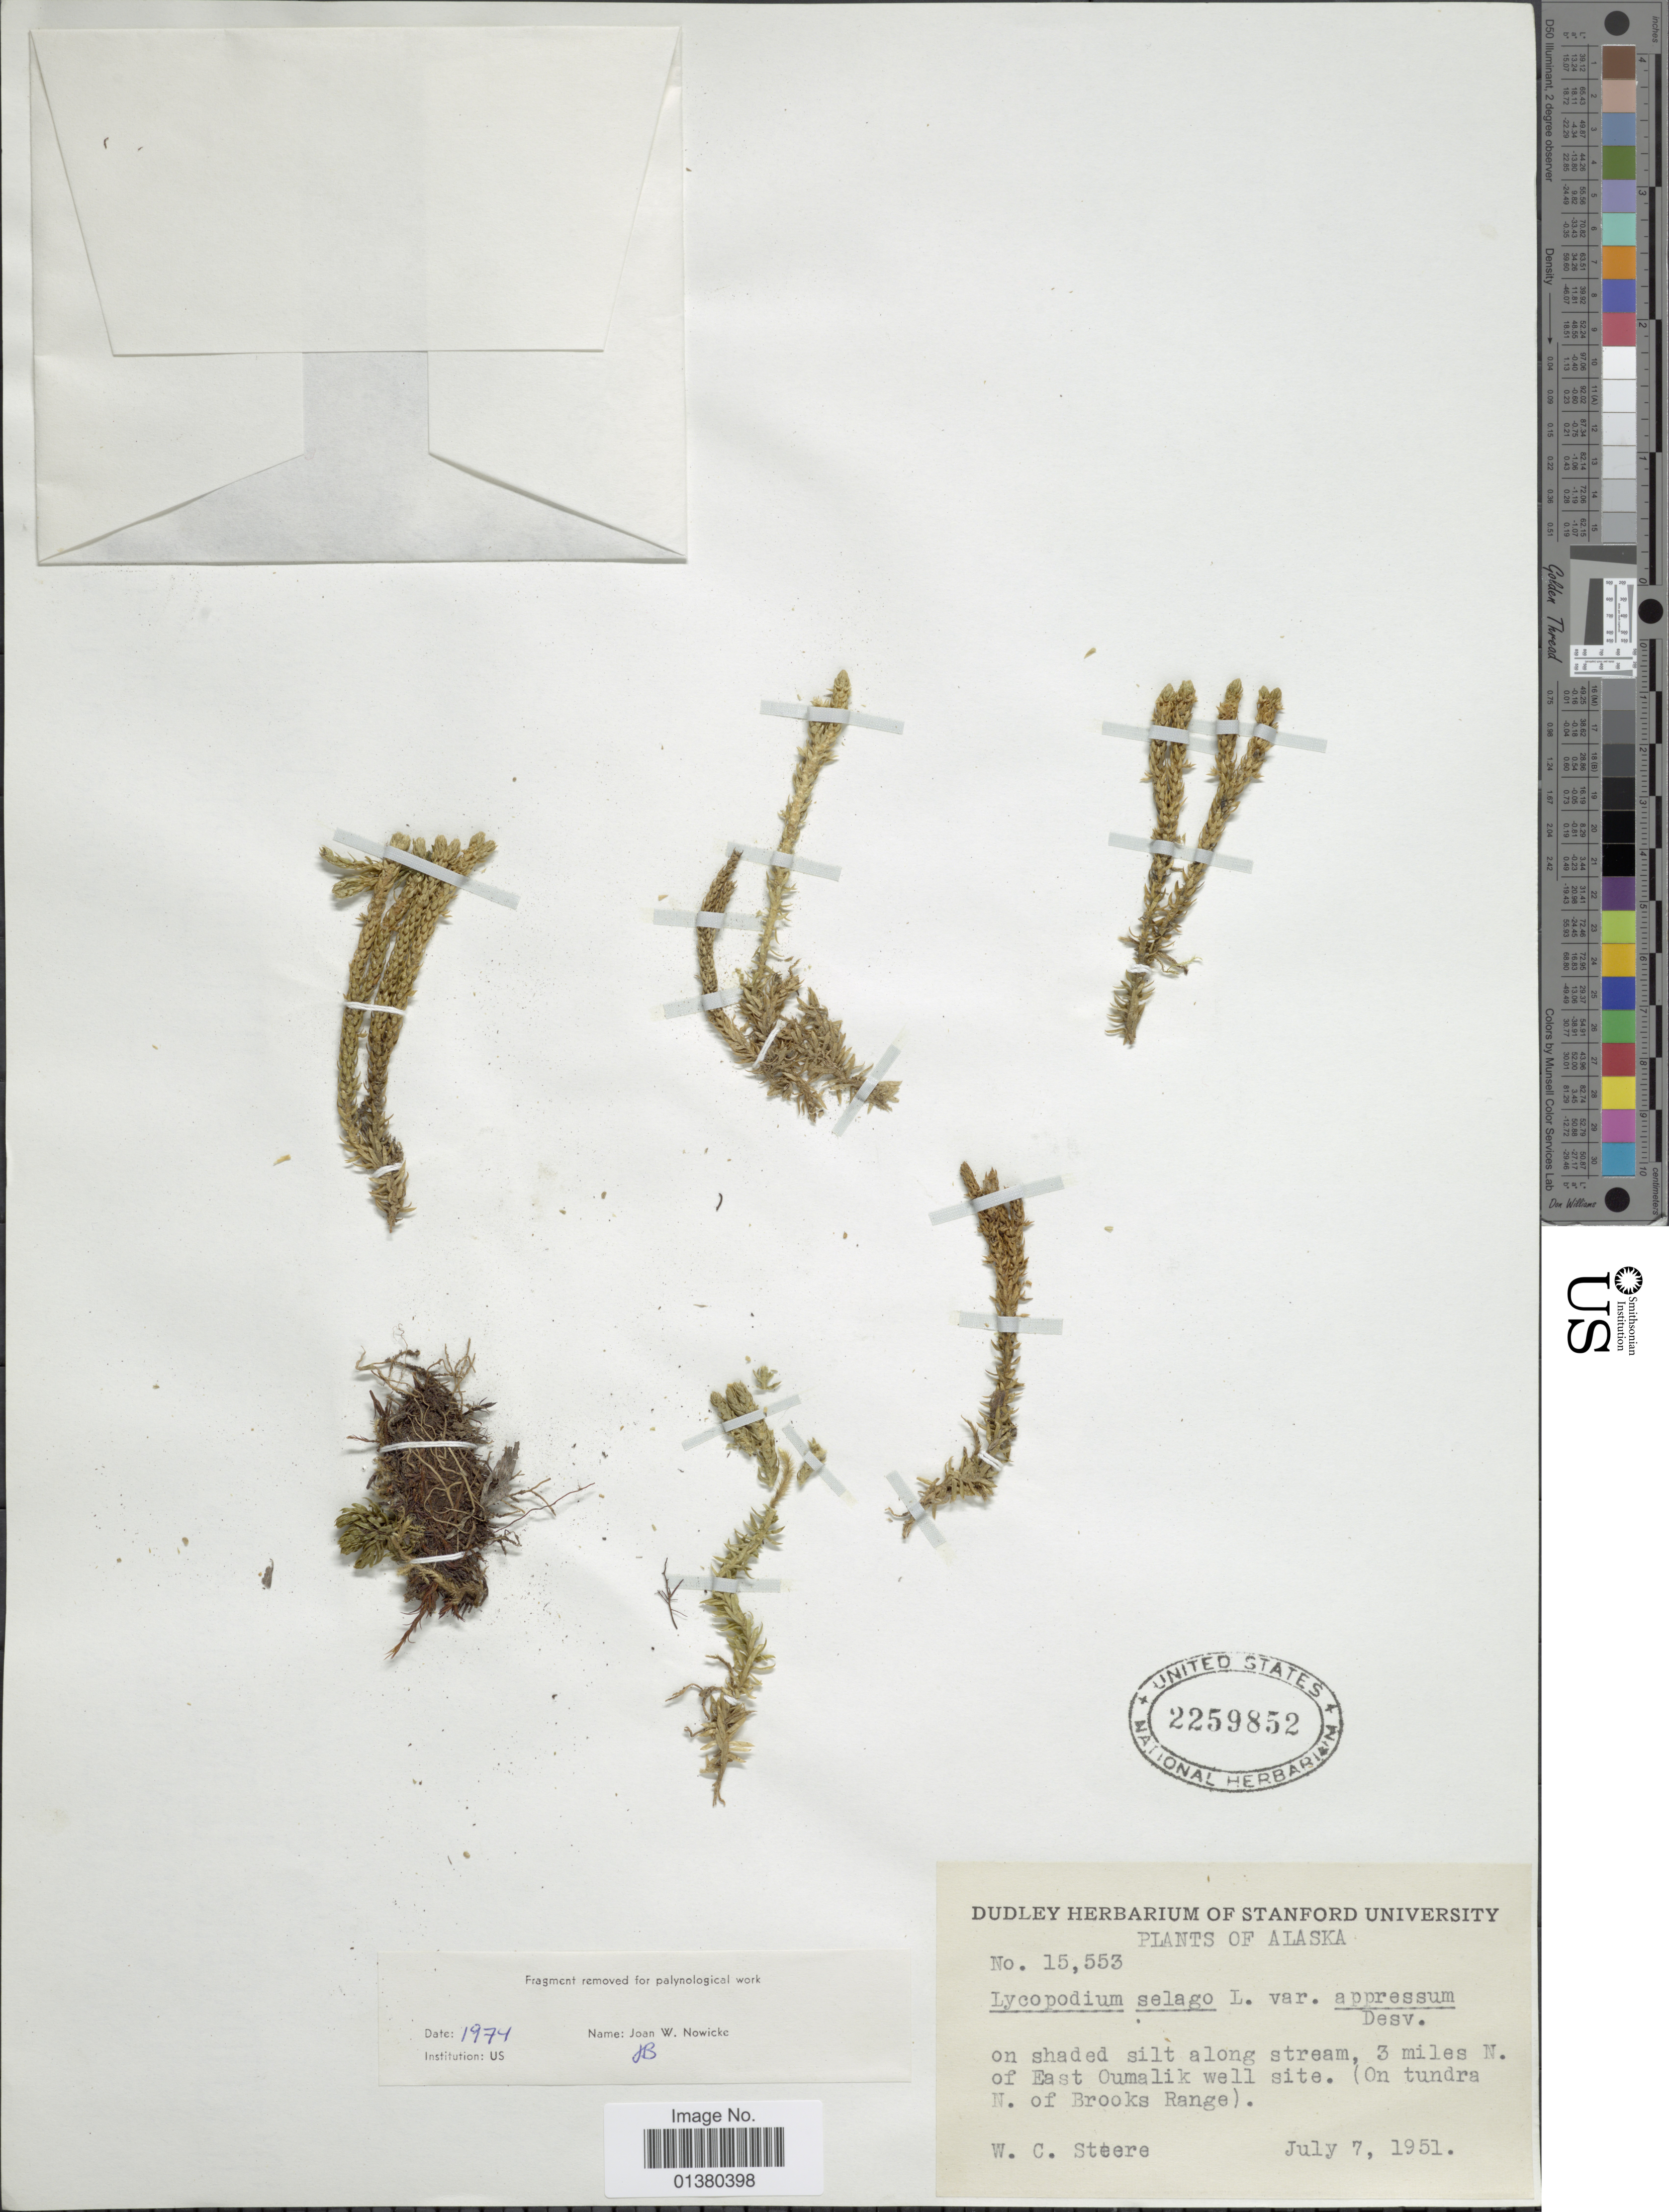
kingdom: Plantae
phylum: Tracheophyta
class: Lycopodiopsida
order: Lycopodiales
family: Lycopodiaceae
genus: Huperzia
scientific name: Huperzia selago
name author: (L.) Bernh. ex Schrank & Mart.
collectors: W. C. Steere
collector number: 15553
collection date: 1951-07-07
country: United States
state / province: Alaska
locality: On shaded silt along stream , 3 miles N. of East Oumalik well site. (On tundra N of brooks Range)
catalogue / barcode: US 2259852